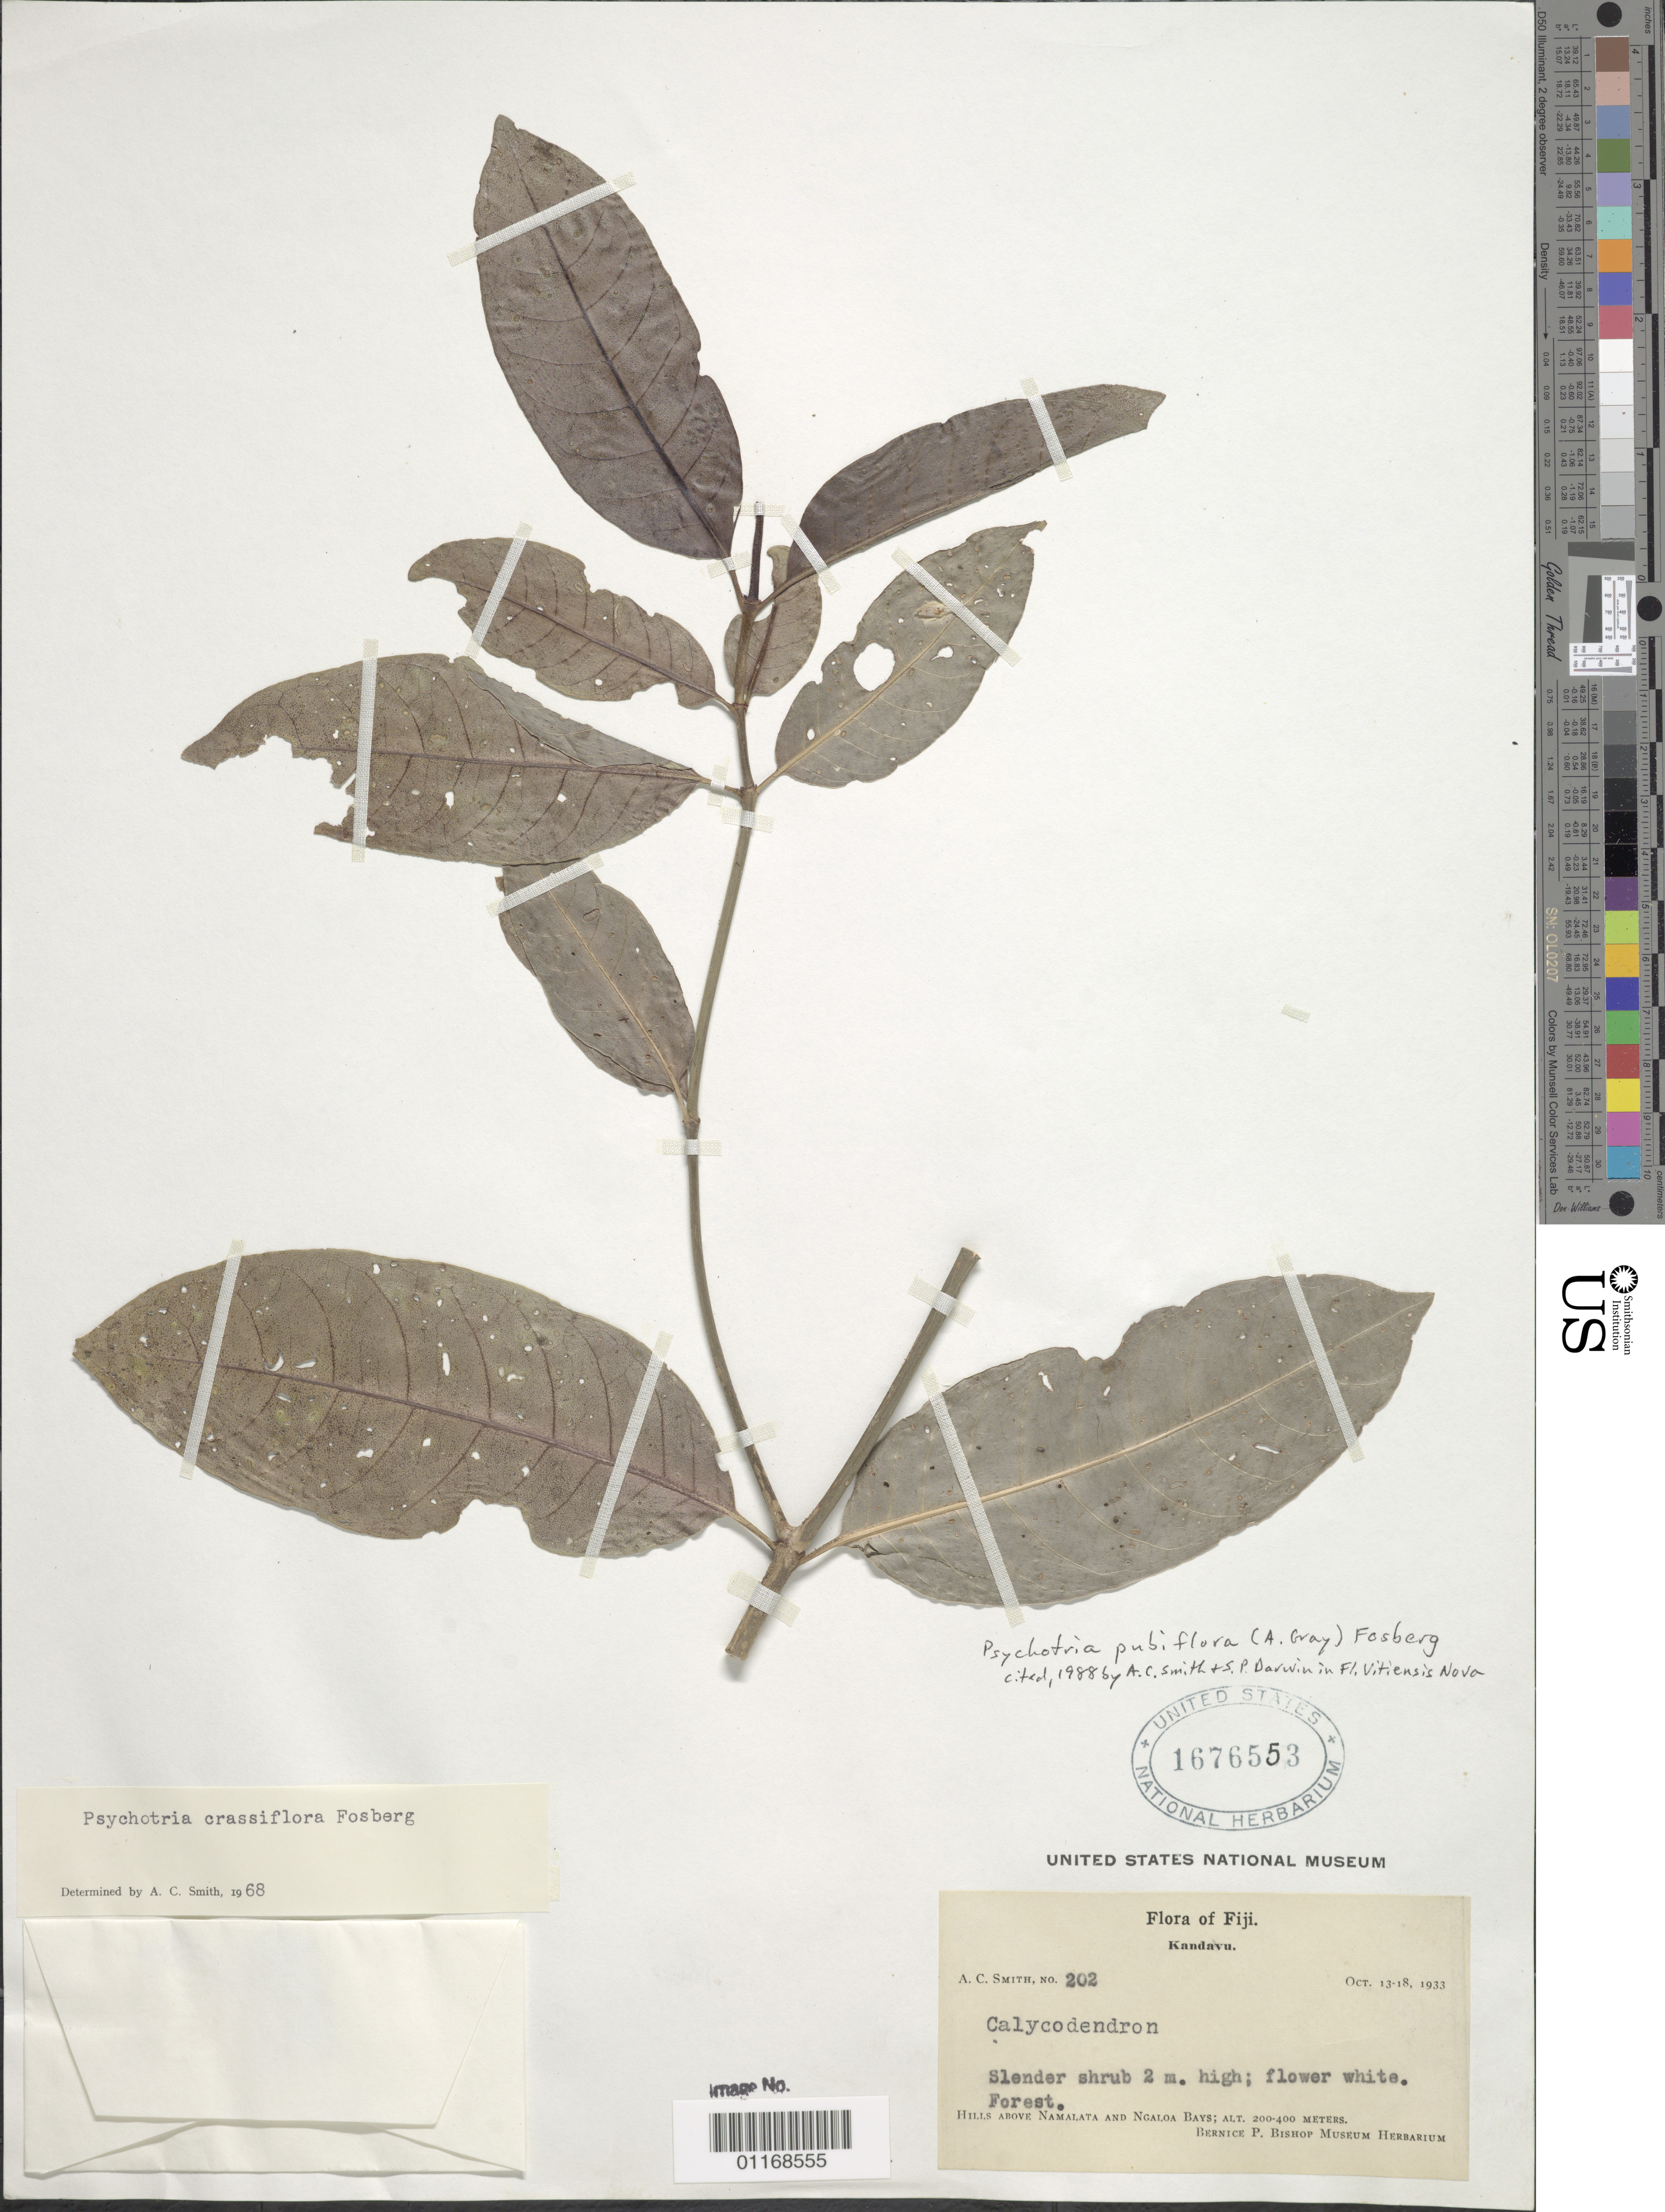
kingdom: Plantae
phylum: Tracheophyta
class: Magnoliopsida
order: Gentianales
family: Rubiaceae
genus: Psychotria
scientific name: Psychotria pubiflora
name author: (A. Gray) Fosberg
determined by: Smith, A. C.; Darwin, Steven P.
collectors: A. C. Smith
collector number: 202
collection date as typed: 13 Oct 1933 to 18 Oct 1933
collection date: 1933-10-13/1933-10-18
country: Fiji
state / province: Eastern Division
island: Kadavu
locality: Hills above Namalata and ngaloa bays. [kandavu i. = kadavu i.]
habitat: forest.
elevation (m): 200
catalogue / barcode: US 1676553